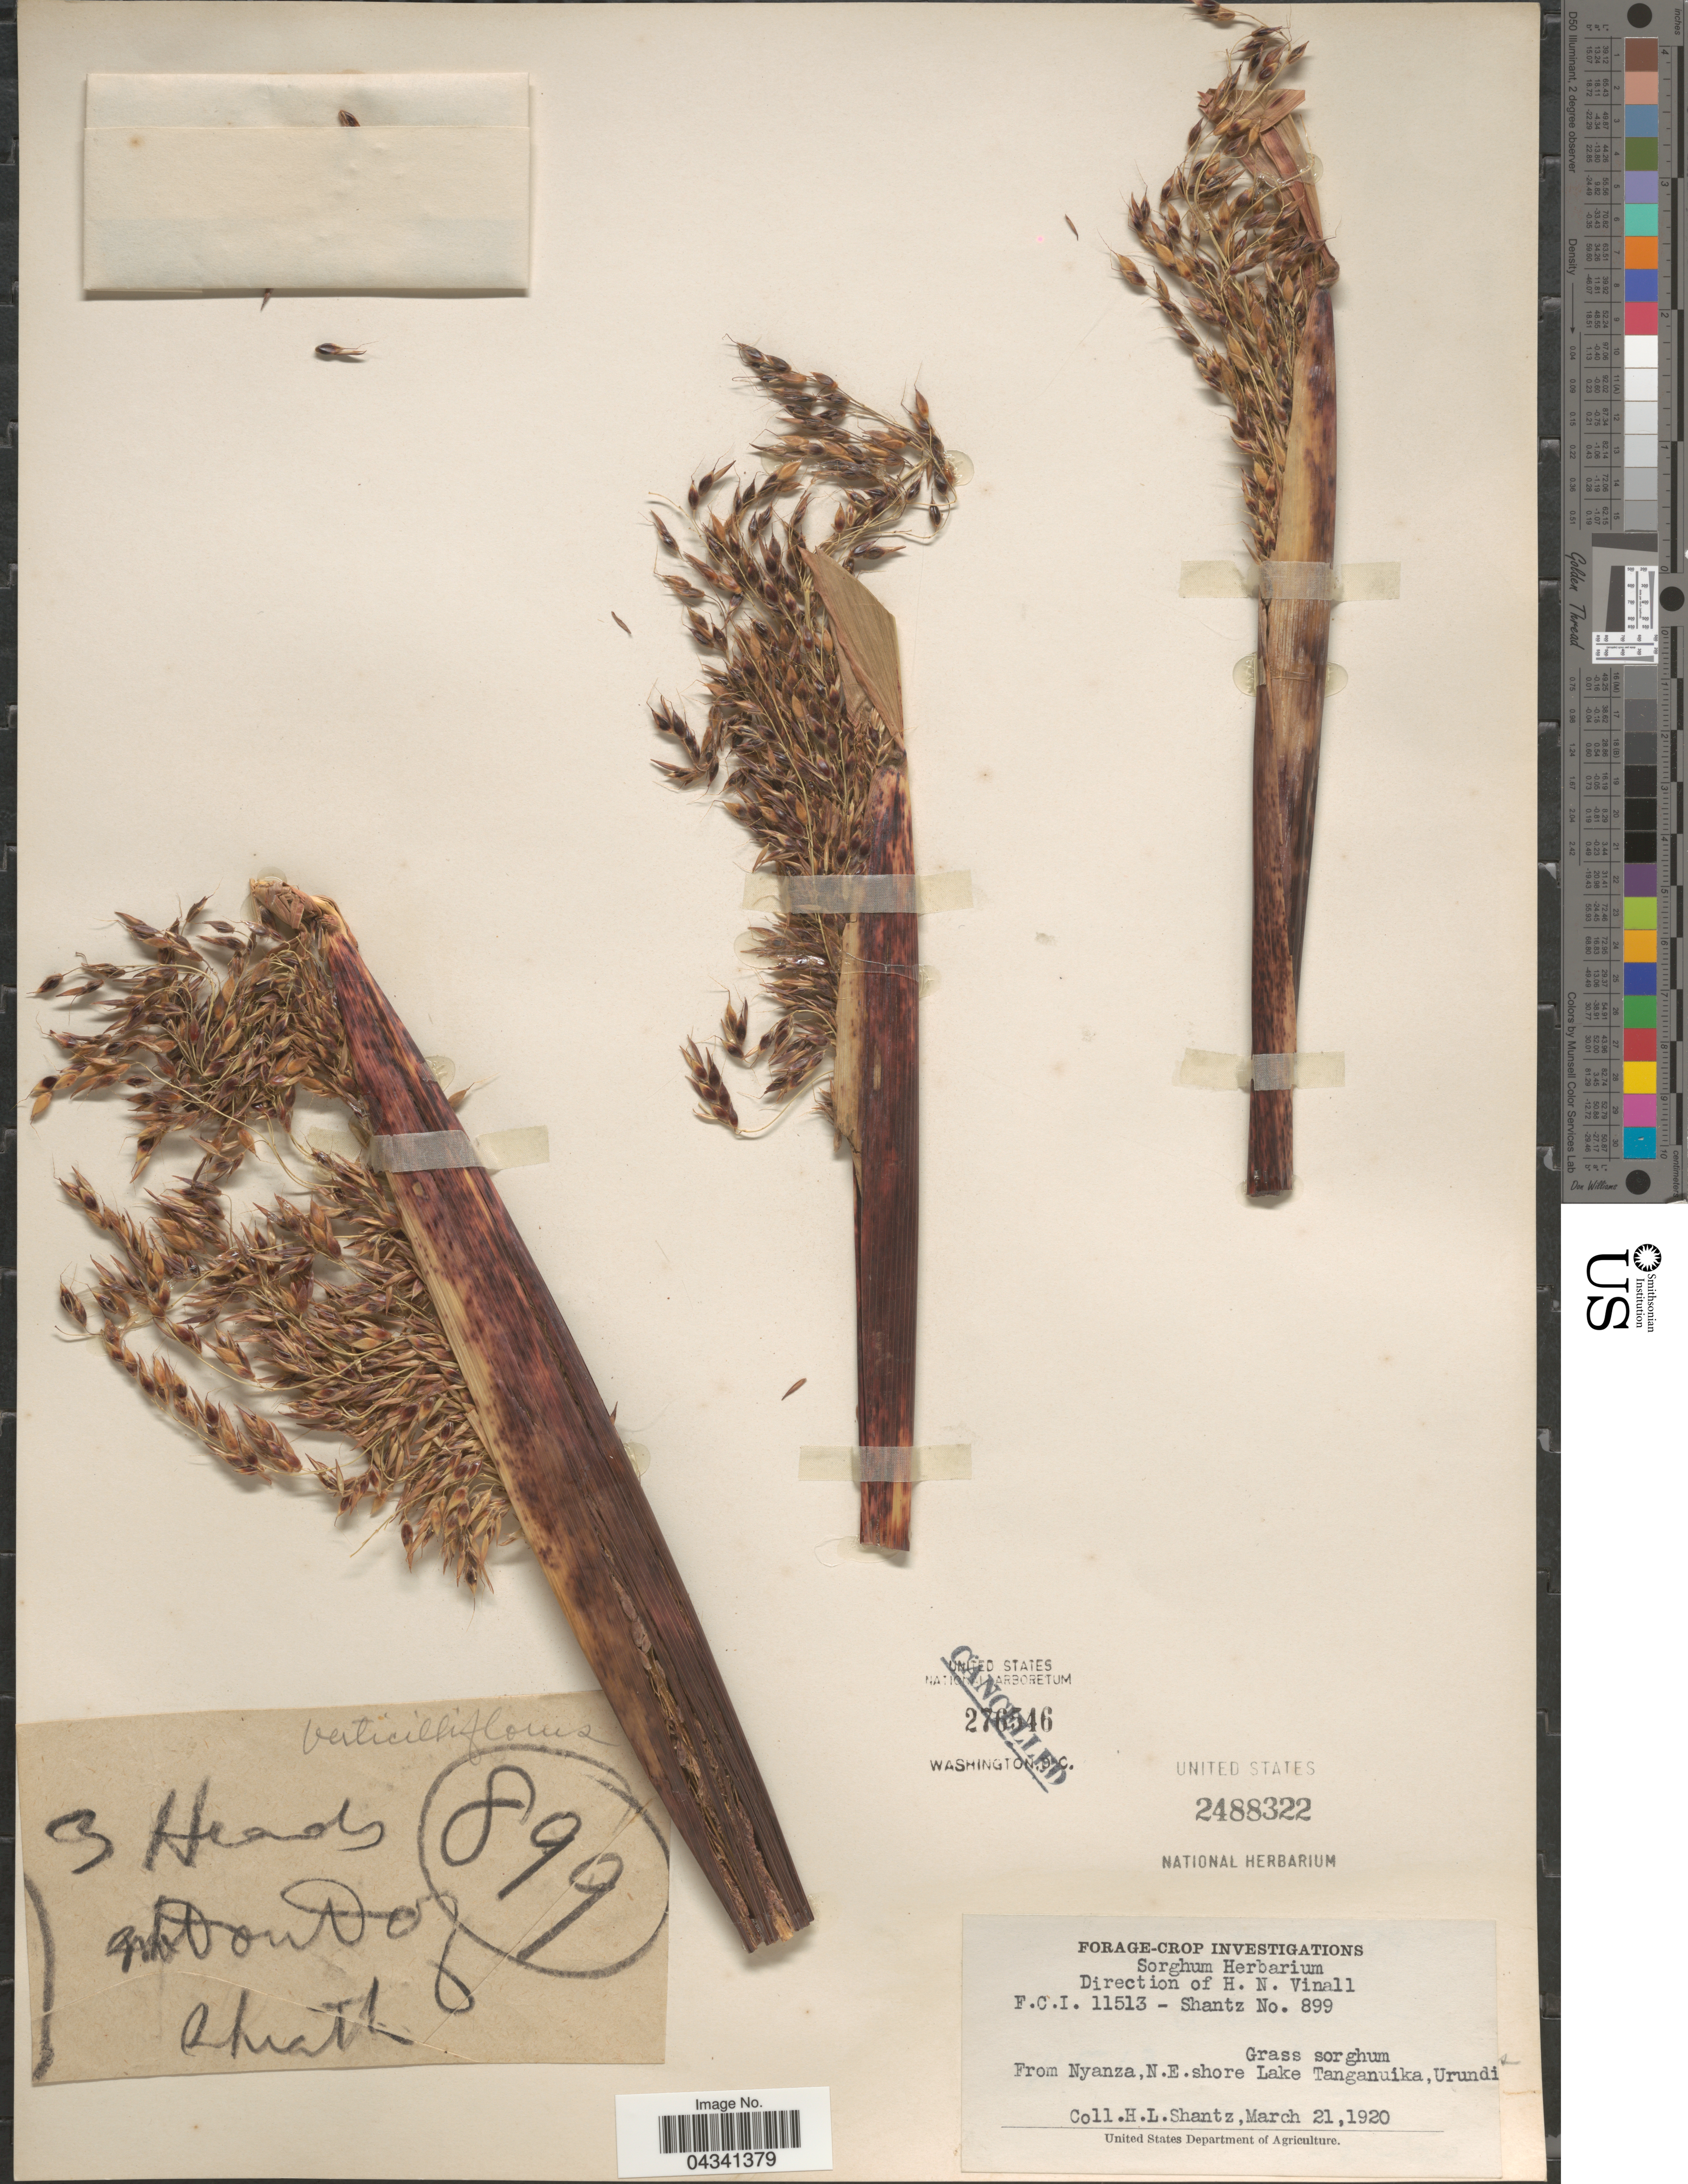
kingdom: Plantae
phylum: Tracheophyta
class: Liliopsida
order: Poales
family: Poaceae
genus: Sorghum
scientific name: Sorghum arundinaceum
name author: (Desv.) Stapf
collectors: H. Shantz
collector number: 899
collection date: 1920-03-21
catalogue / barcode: US 2488322